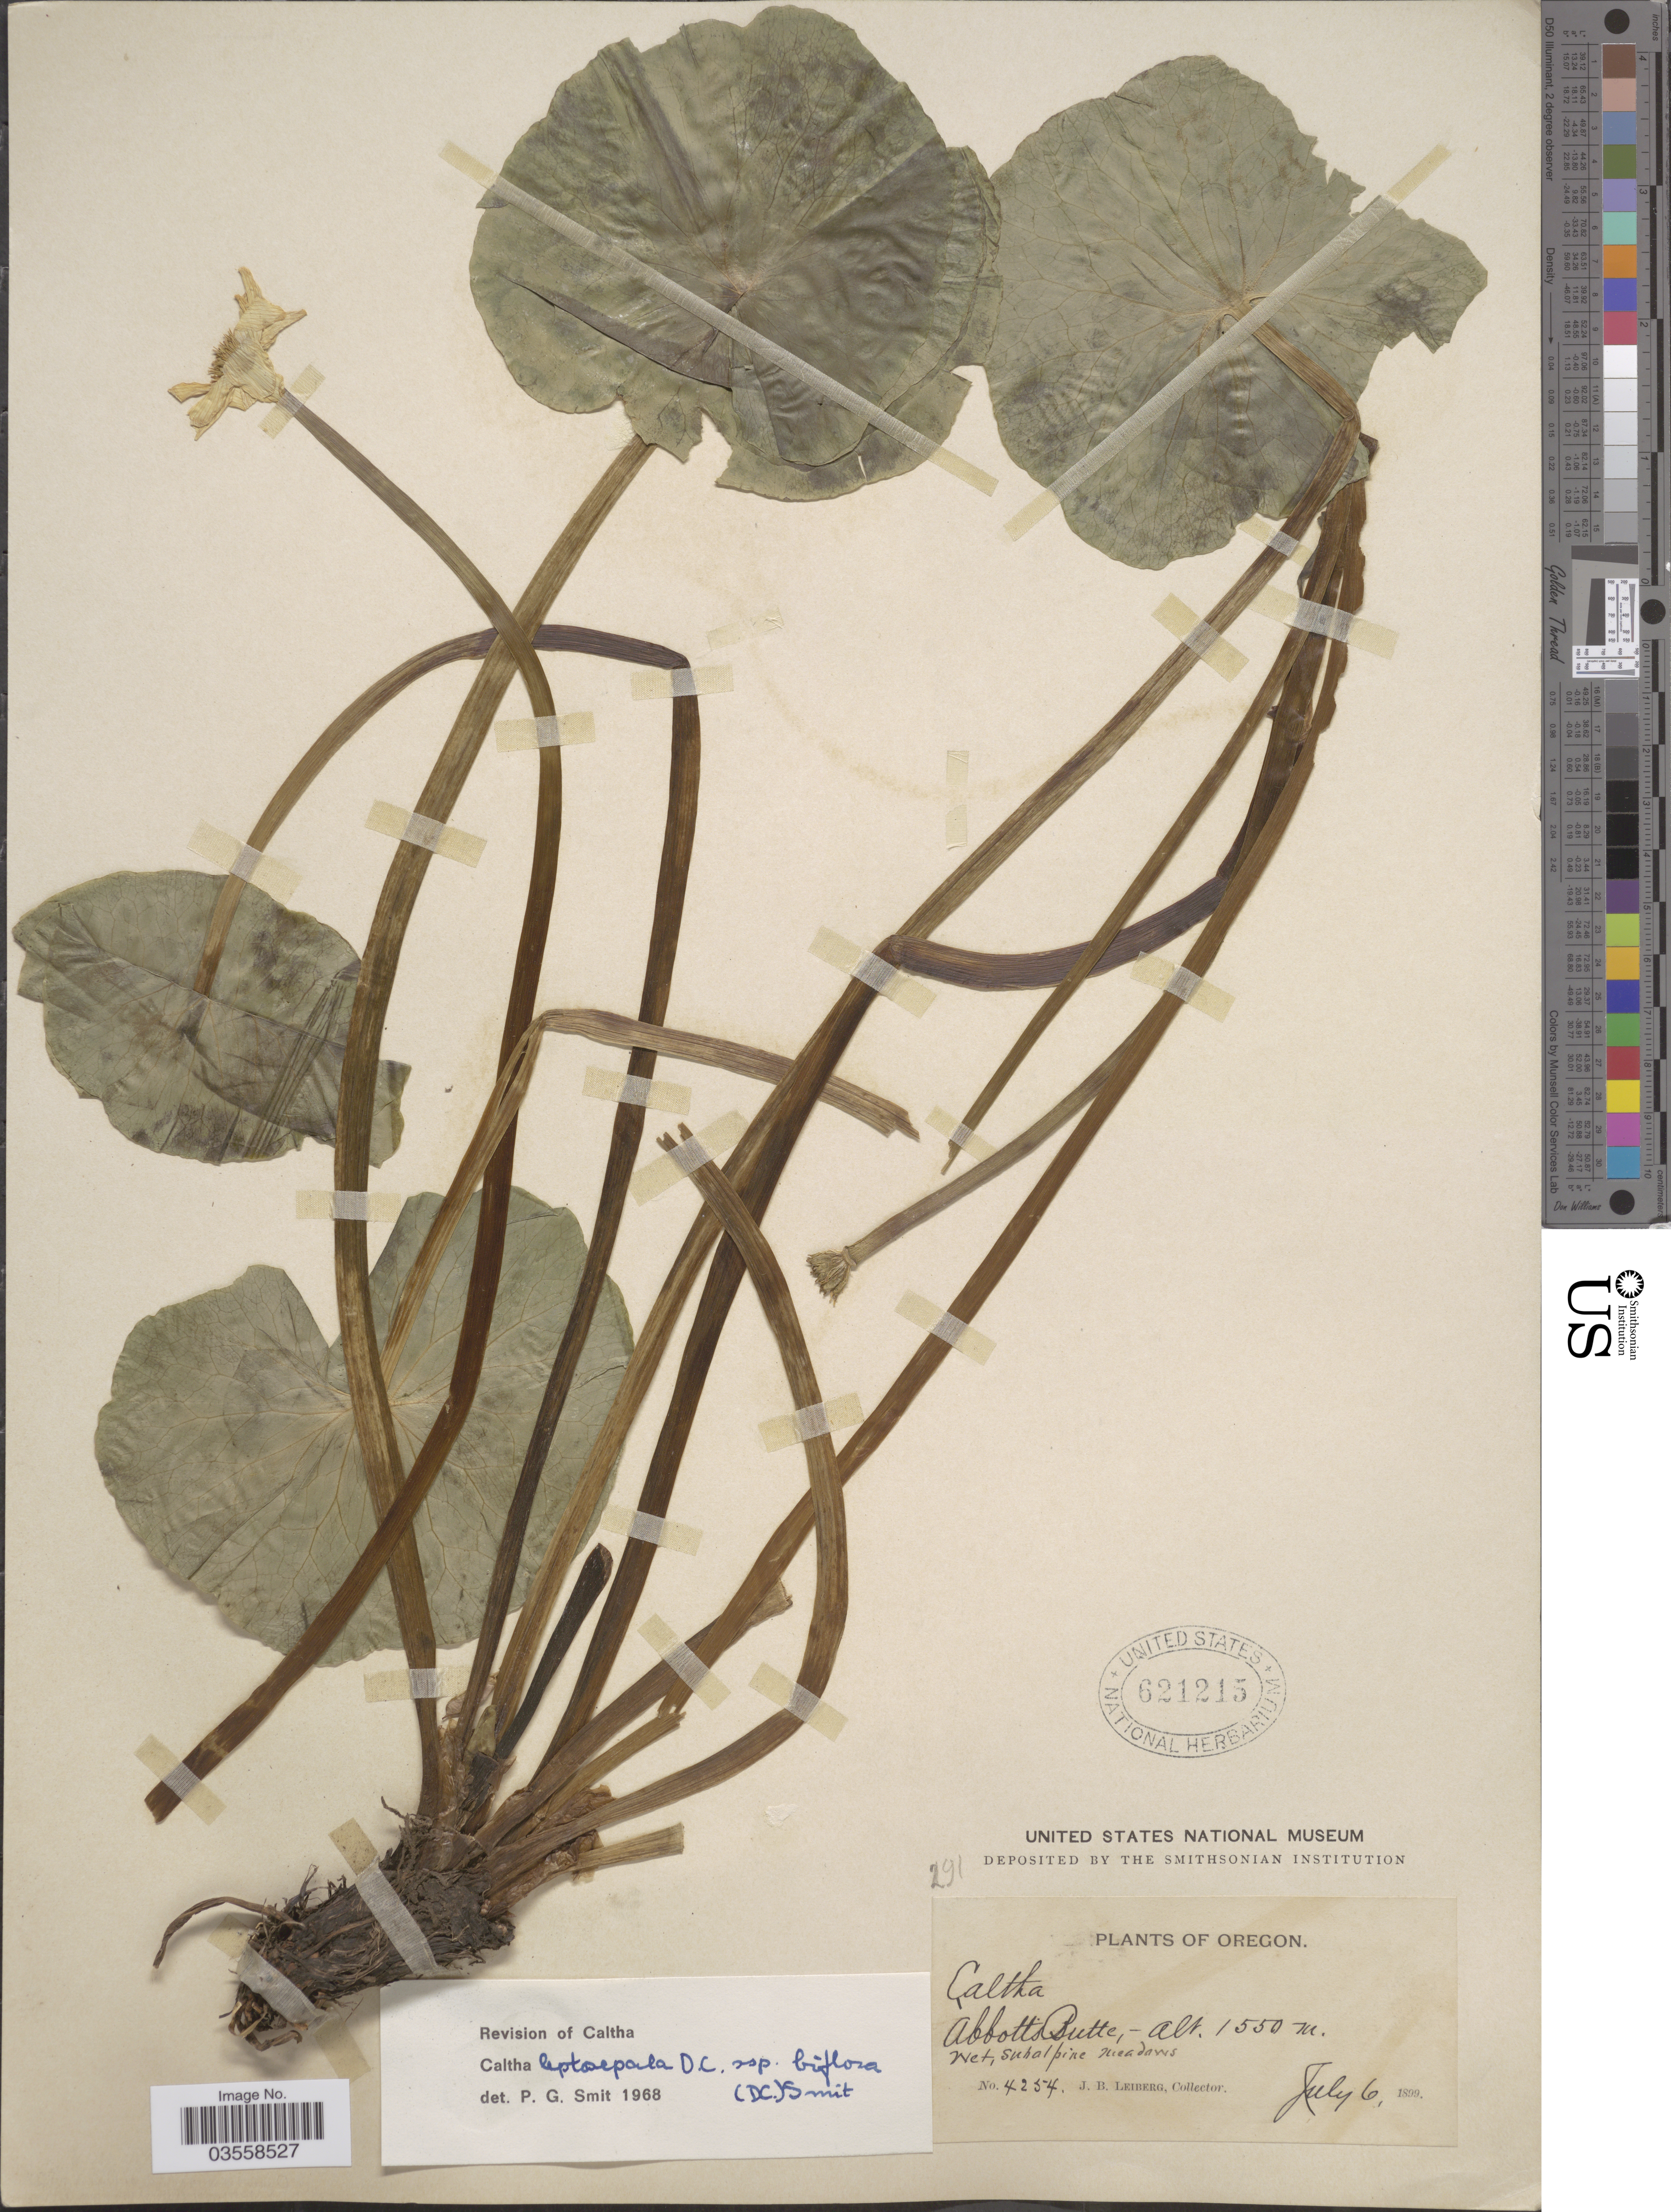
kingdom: Plantae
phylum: Tracheophyta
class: Magnoliopsida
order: Ranunculales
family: Ranunculaceae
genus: Caltha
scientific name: Caltha leptosepala subsp. biflora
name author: DC.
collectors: J. B. Leiberg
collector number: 4254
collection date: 1899-07-06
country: United States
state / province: Oregon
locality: Abbott's Butte.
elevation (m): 1550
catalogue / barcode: US 621215